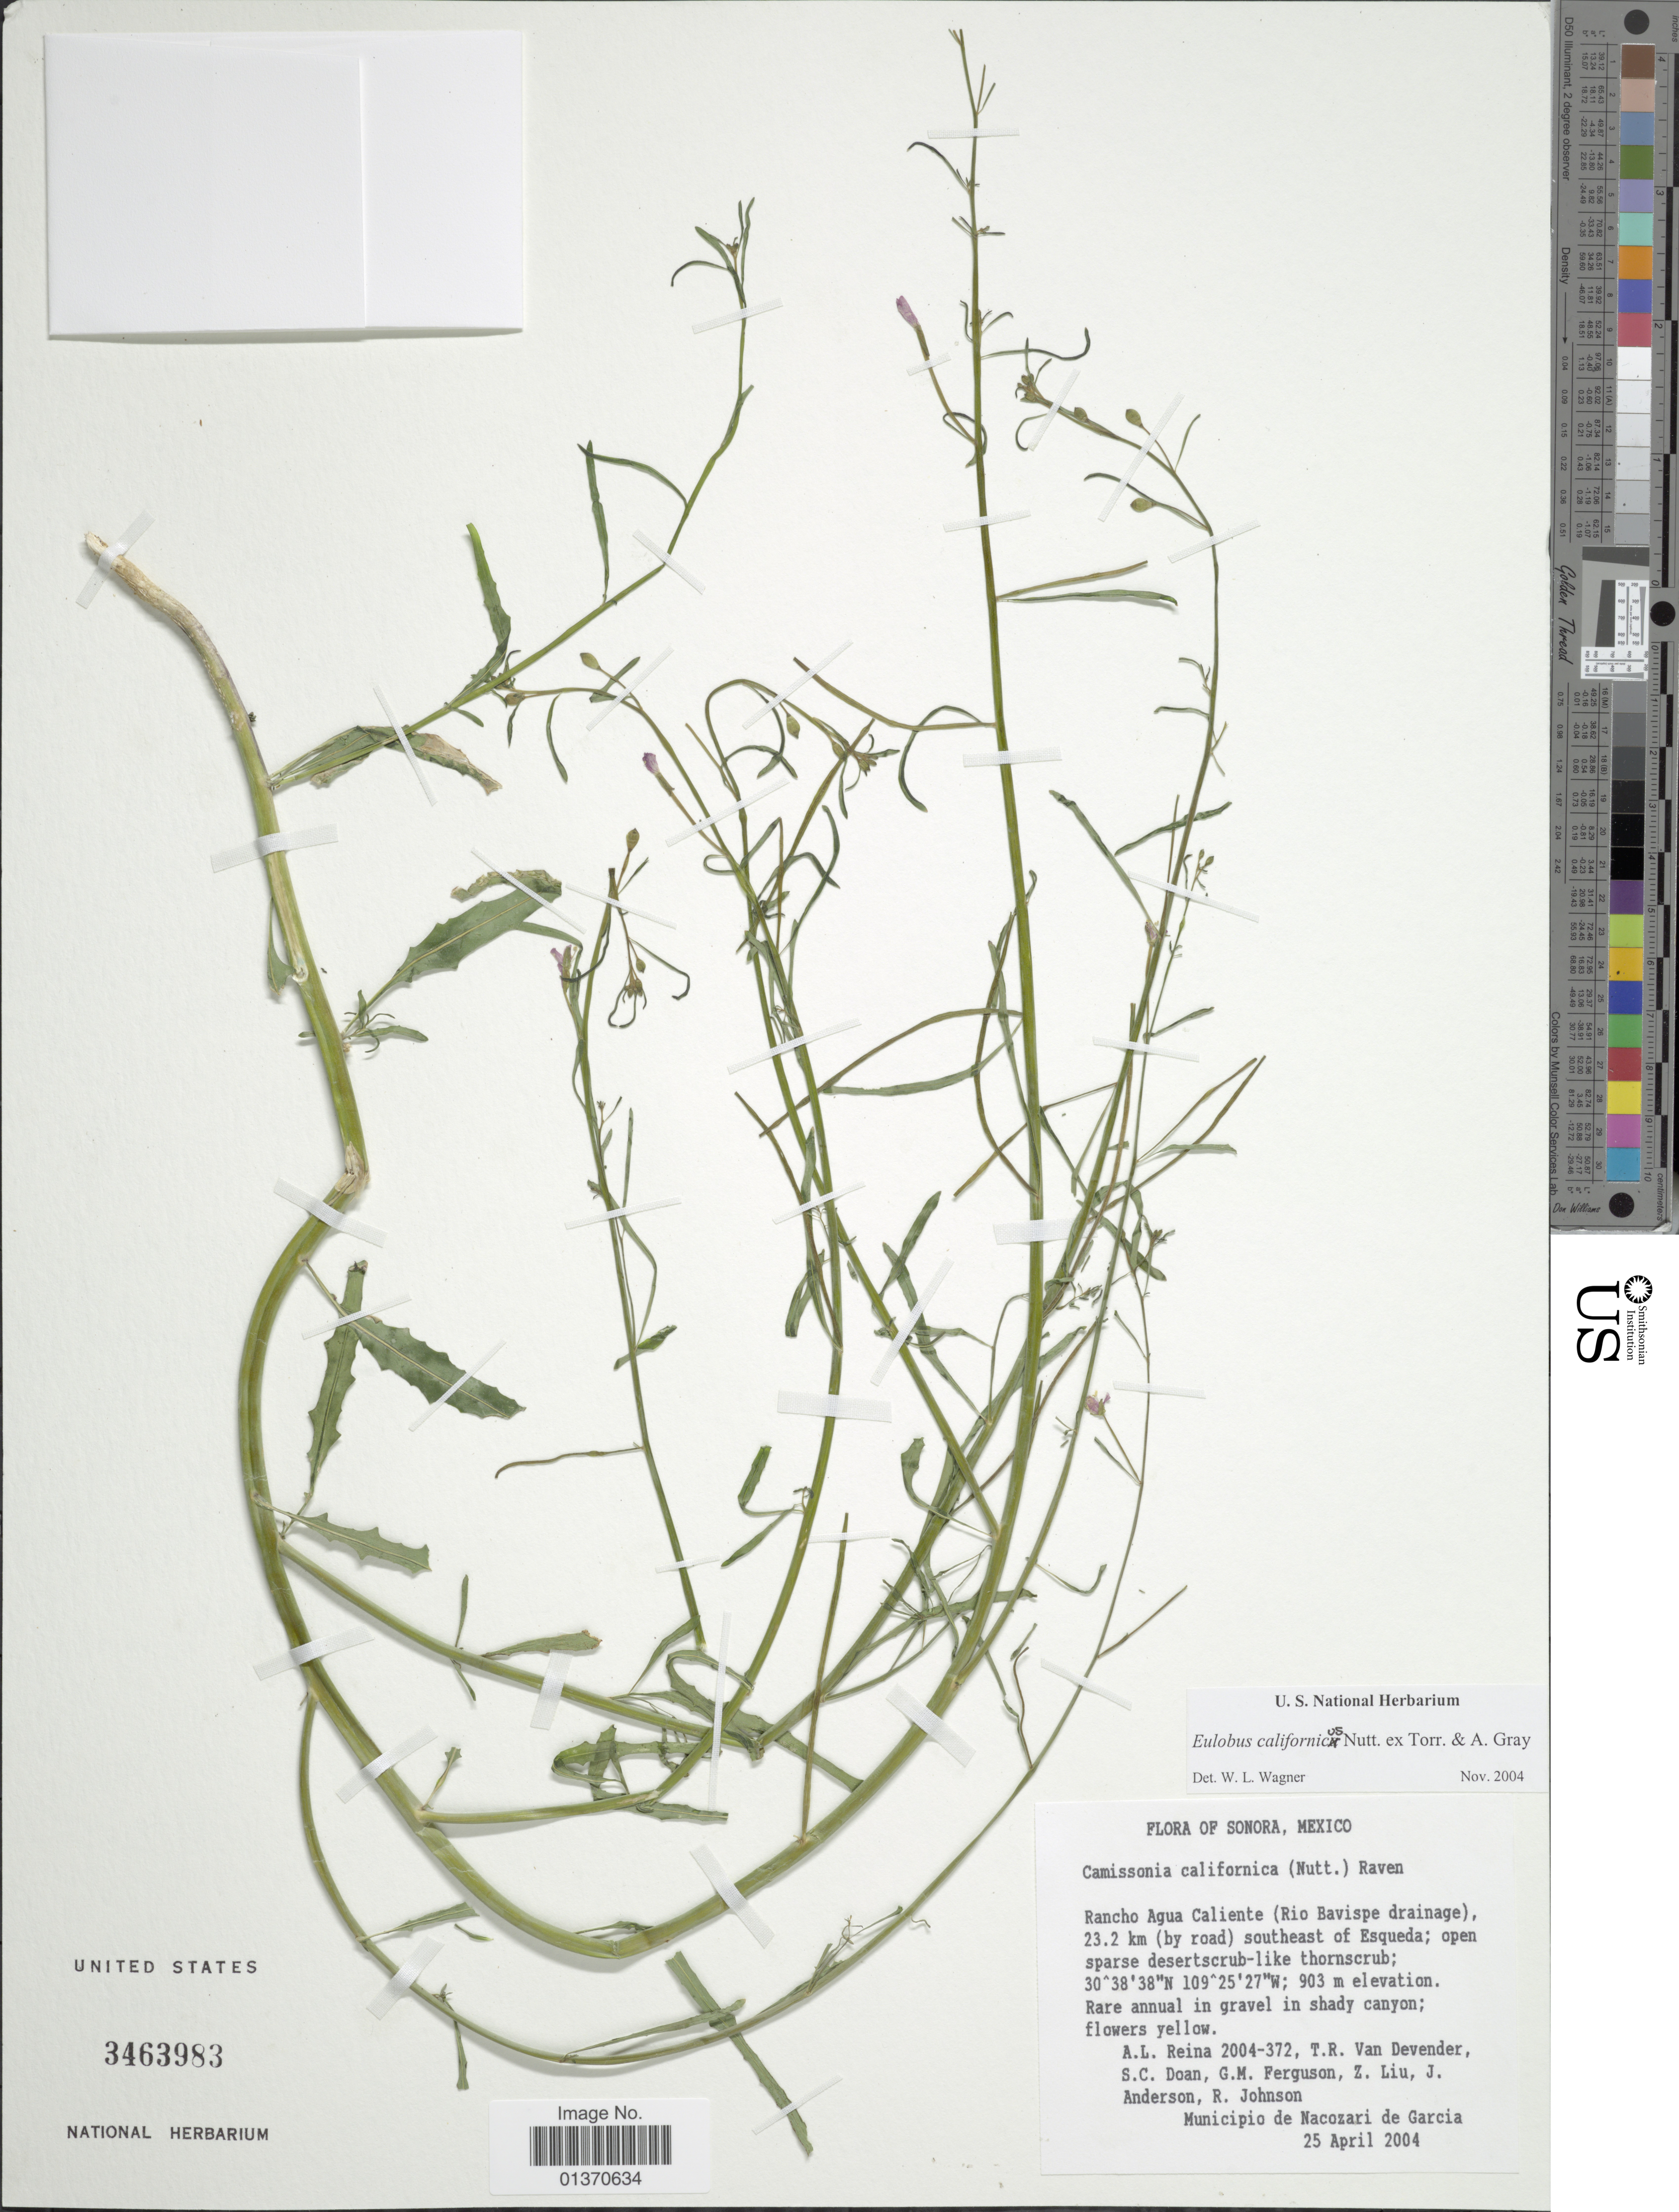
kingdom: Plantae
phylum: Tracheophyta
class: Magnoliopsida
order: Myrtales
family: Onagraceae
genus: Eulobus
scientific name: Eulobus californicus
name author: Nutt. ex Torr. & A. Gray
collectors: A. L. Reina G., T. R. Van Devender, S. Doan, G. Ferguson & et al.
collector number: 2004-372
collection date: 2004-04-25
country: Mexico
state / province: Sonora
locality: Rancho Agua Caliente (Rio Bavispe drainage), 23.2 km (by road) southeast of Esqueda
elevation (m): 903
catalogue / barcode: US 3463983